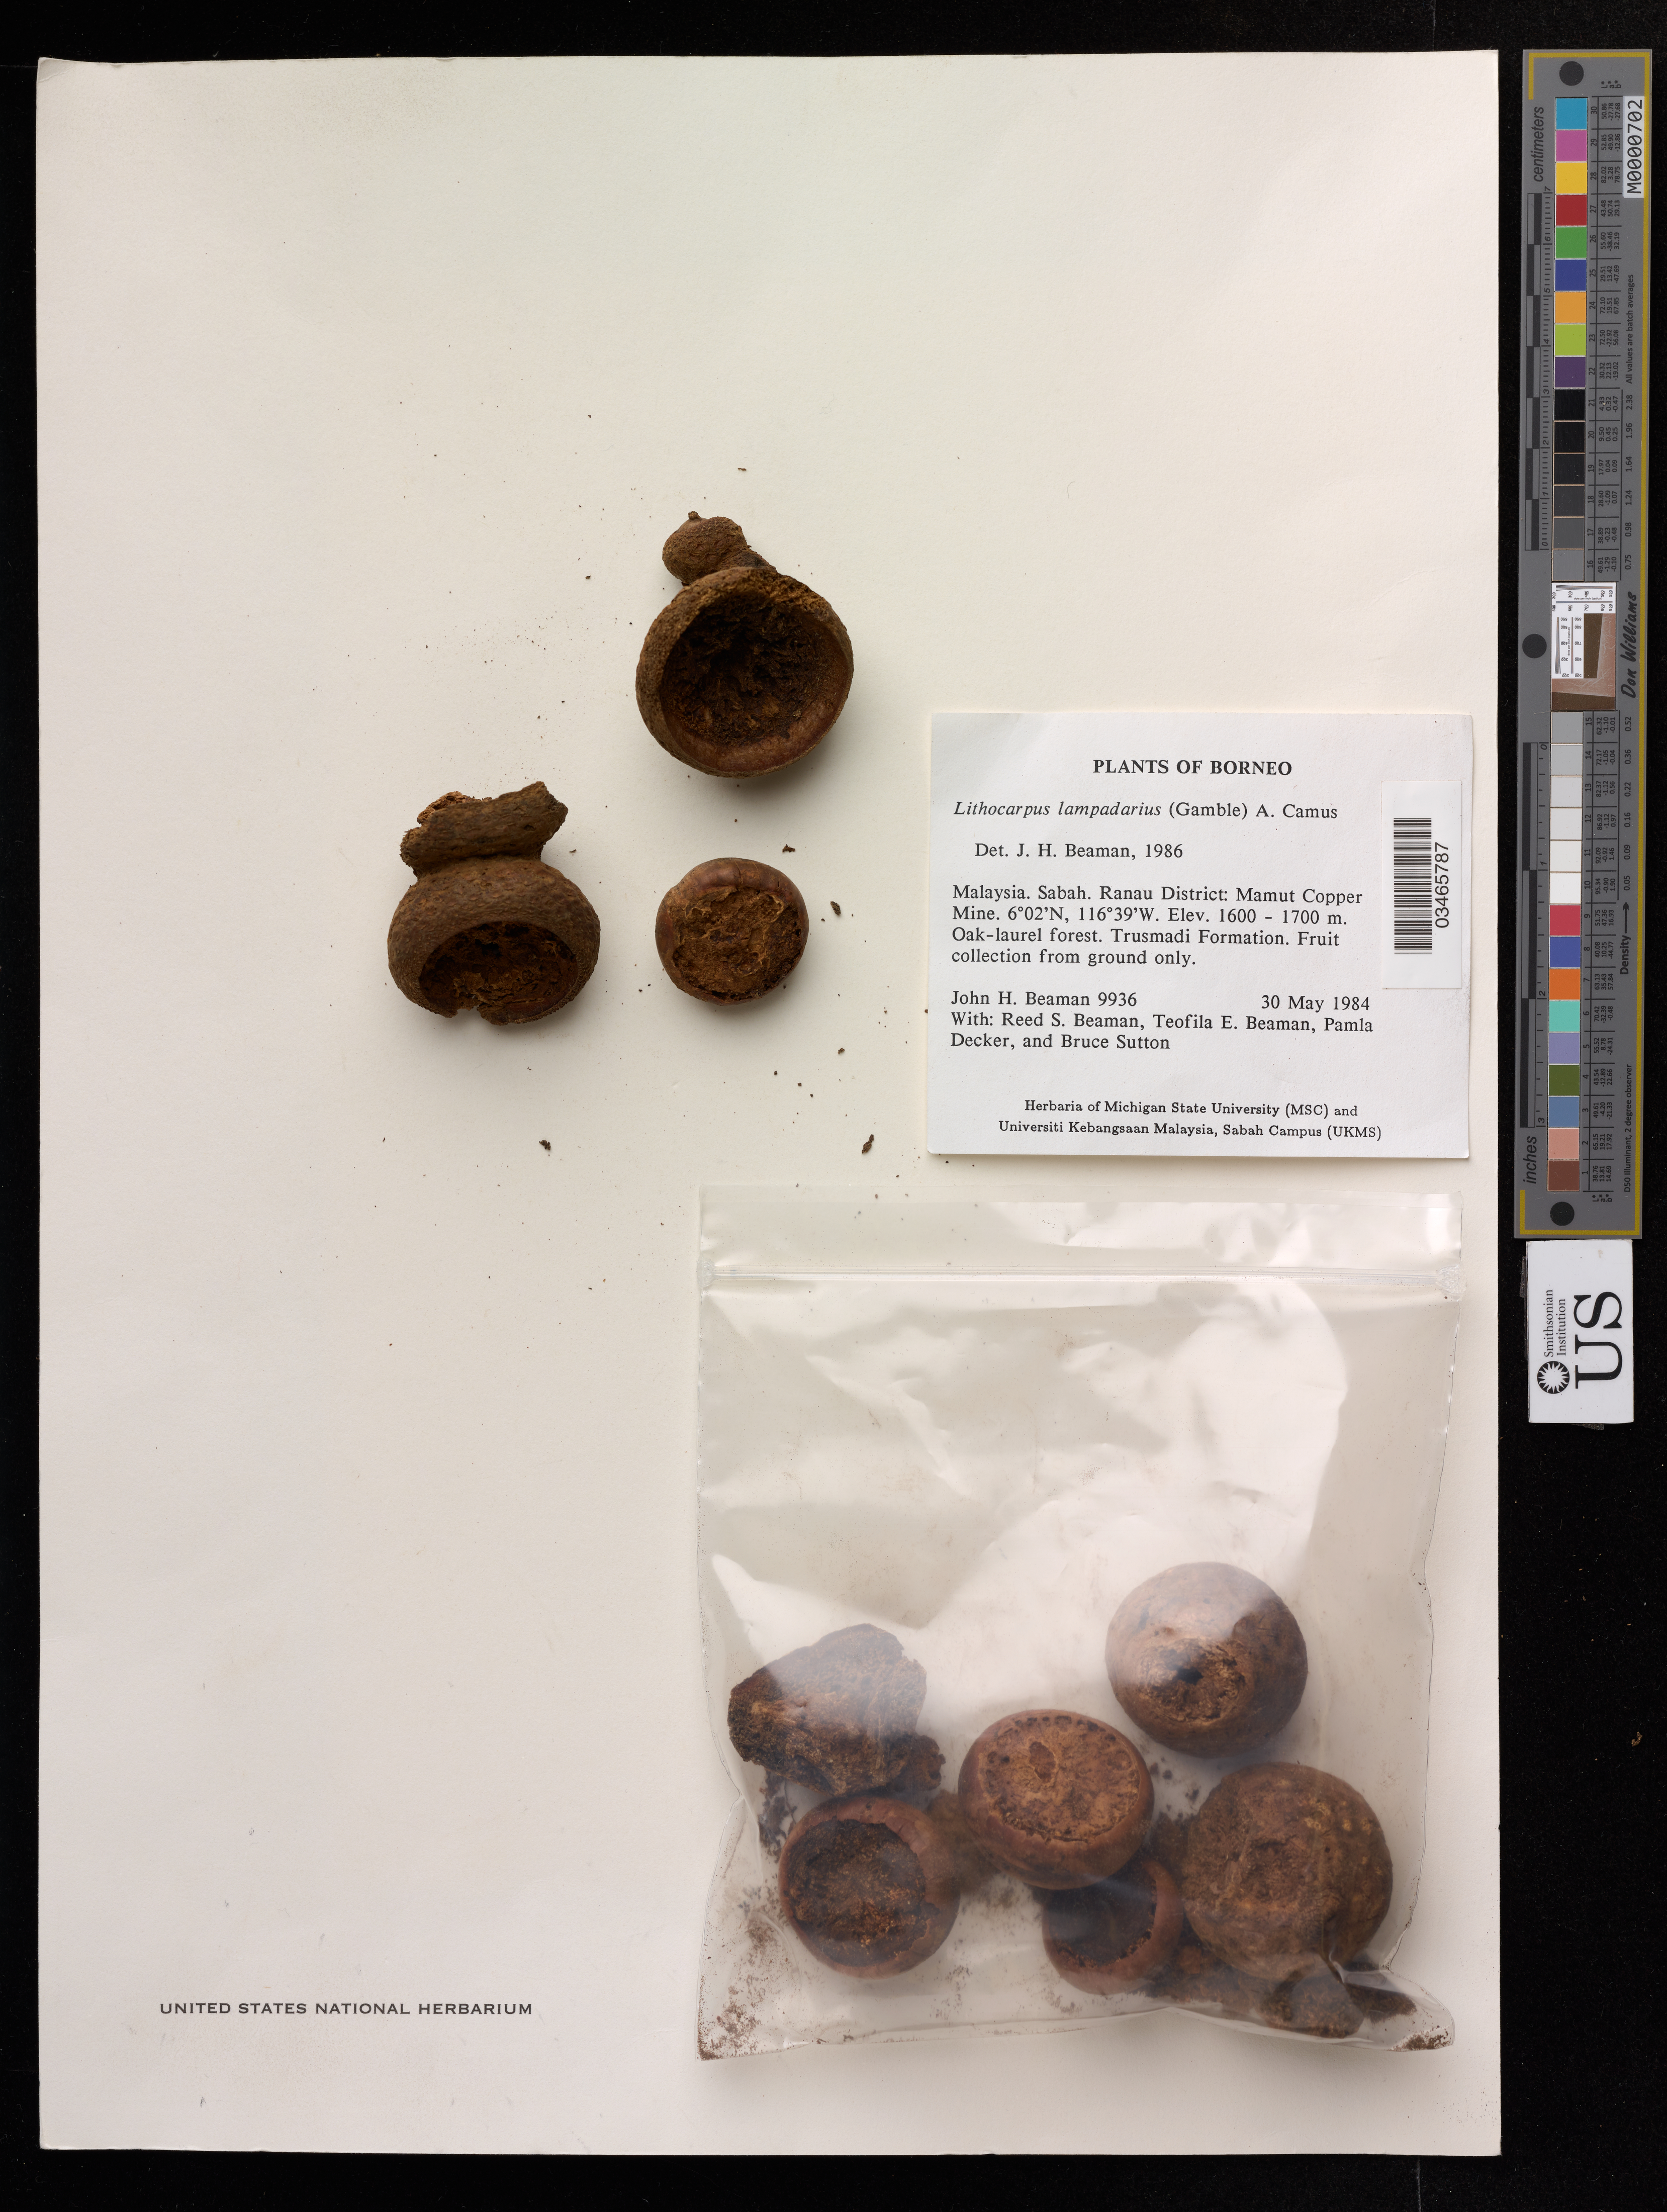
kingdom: Plantae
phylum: Tracheophyta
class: Magnoliopsida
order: Fagales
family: Fagaceae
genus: Lithocarpus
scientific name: Lithocarpus lampadarius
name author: (Gamble) A. Camus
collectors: J. H. Beaman, R. S. Beaman, T. E. Beaman, P. Decker & B. Sutton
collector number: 9936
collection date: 1984-05-30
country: Malaysia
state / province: Sabah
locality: Borneo. Ranau District: Mamut Copper Mine. Trusmadi Formation.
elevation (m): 1600